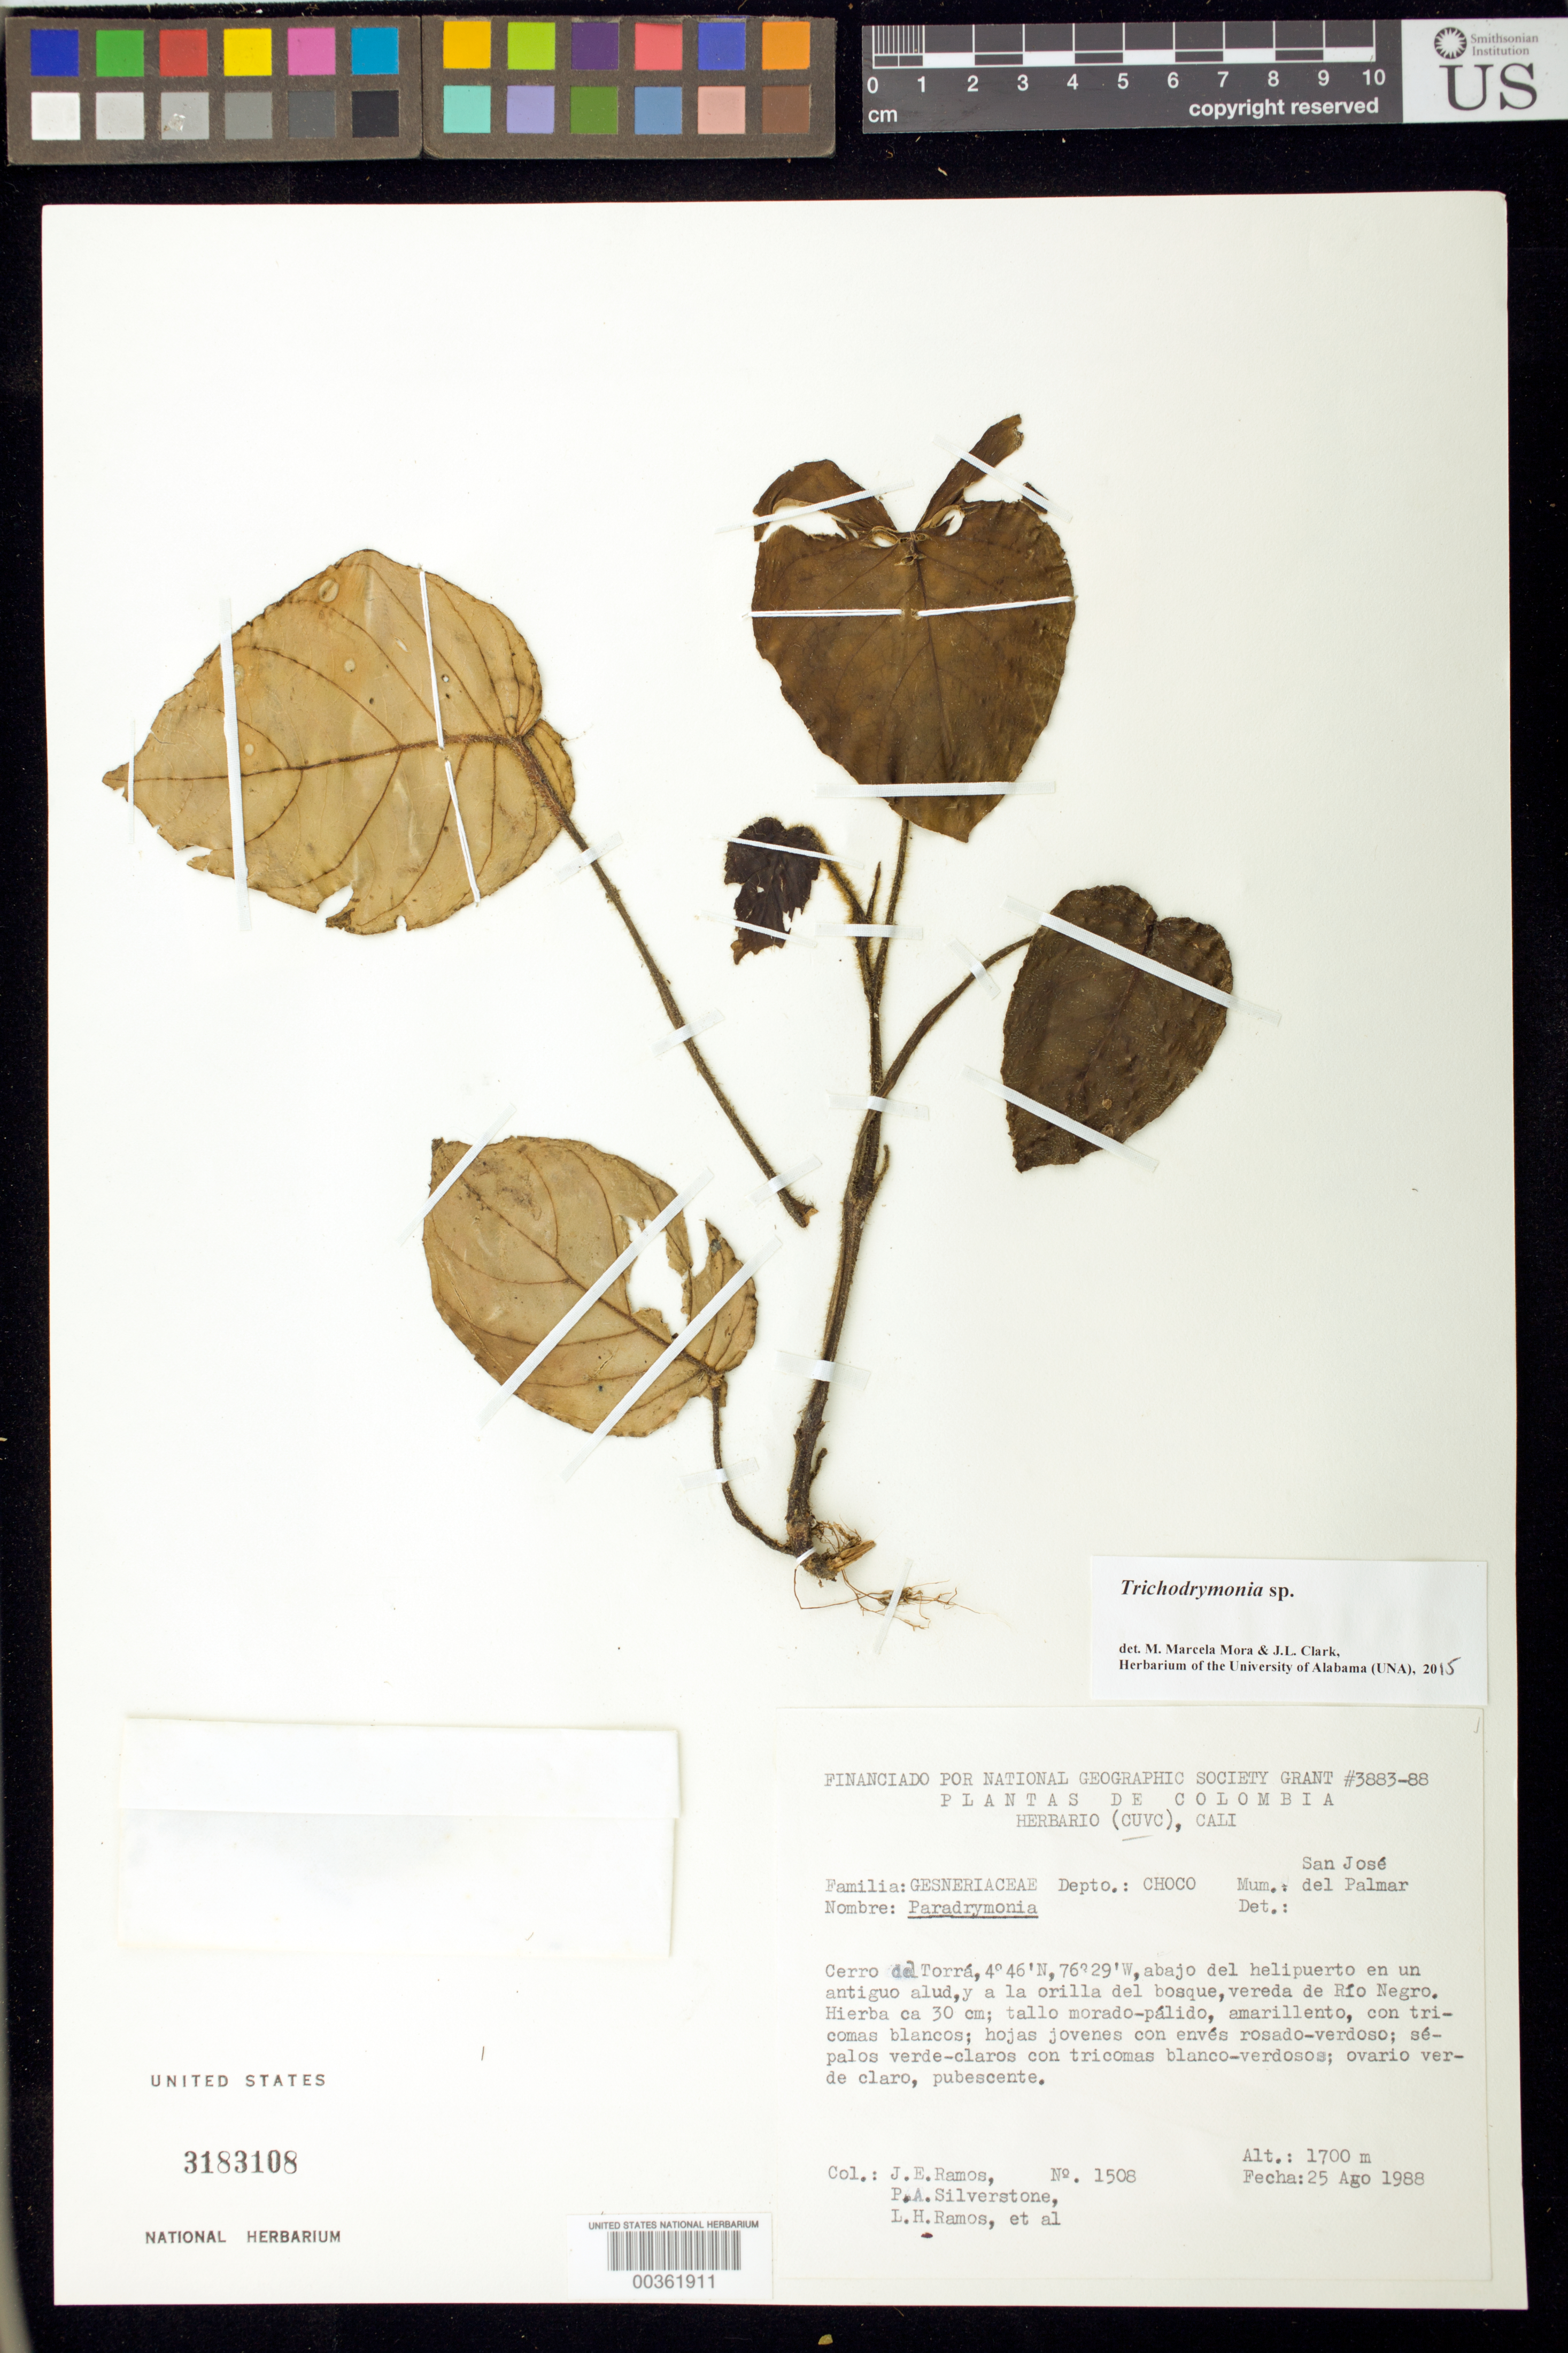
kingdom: Plantae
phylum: Tracheophyta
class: Magnoliopsida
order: Lamiales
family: Gesneriaceae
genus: Trichodrymonia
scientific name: Trichodrymonia sp.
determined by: Mora, M. M.; Clark, J. L.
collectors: J. E. Ramos, P. A. Silverstone-Sopkin, L. Ramos & et al.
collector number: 1508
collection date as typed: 25 Aug 1988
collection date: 1988-08-25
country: Colombia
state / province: Chocó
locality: Mun. San José del Palmar; Cerro del Torrá, abajo del helipuerto, vereda de Río Negro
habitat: En un antiguo alud, y a la orilla del bosque,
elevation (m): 1700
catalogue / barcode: US 3183108